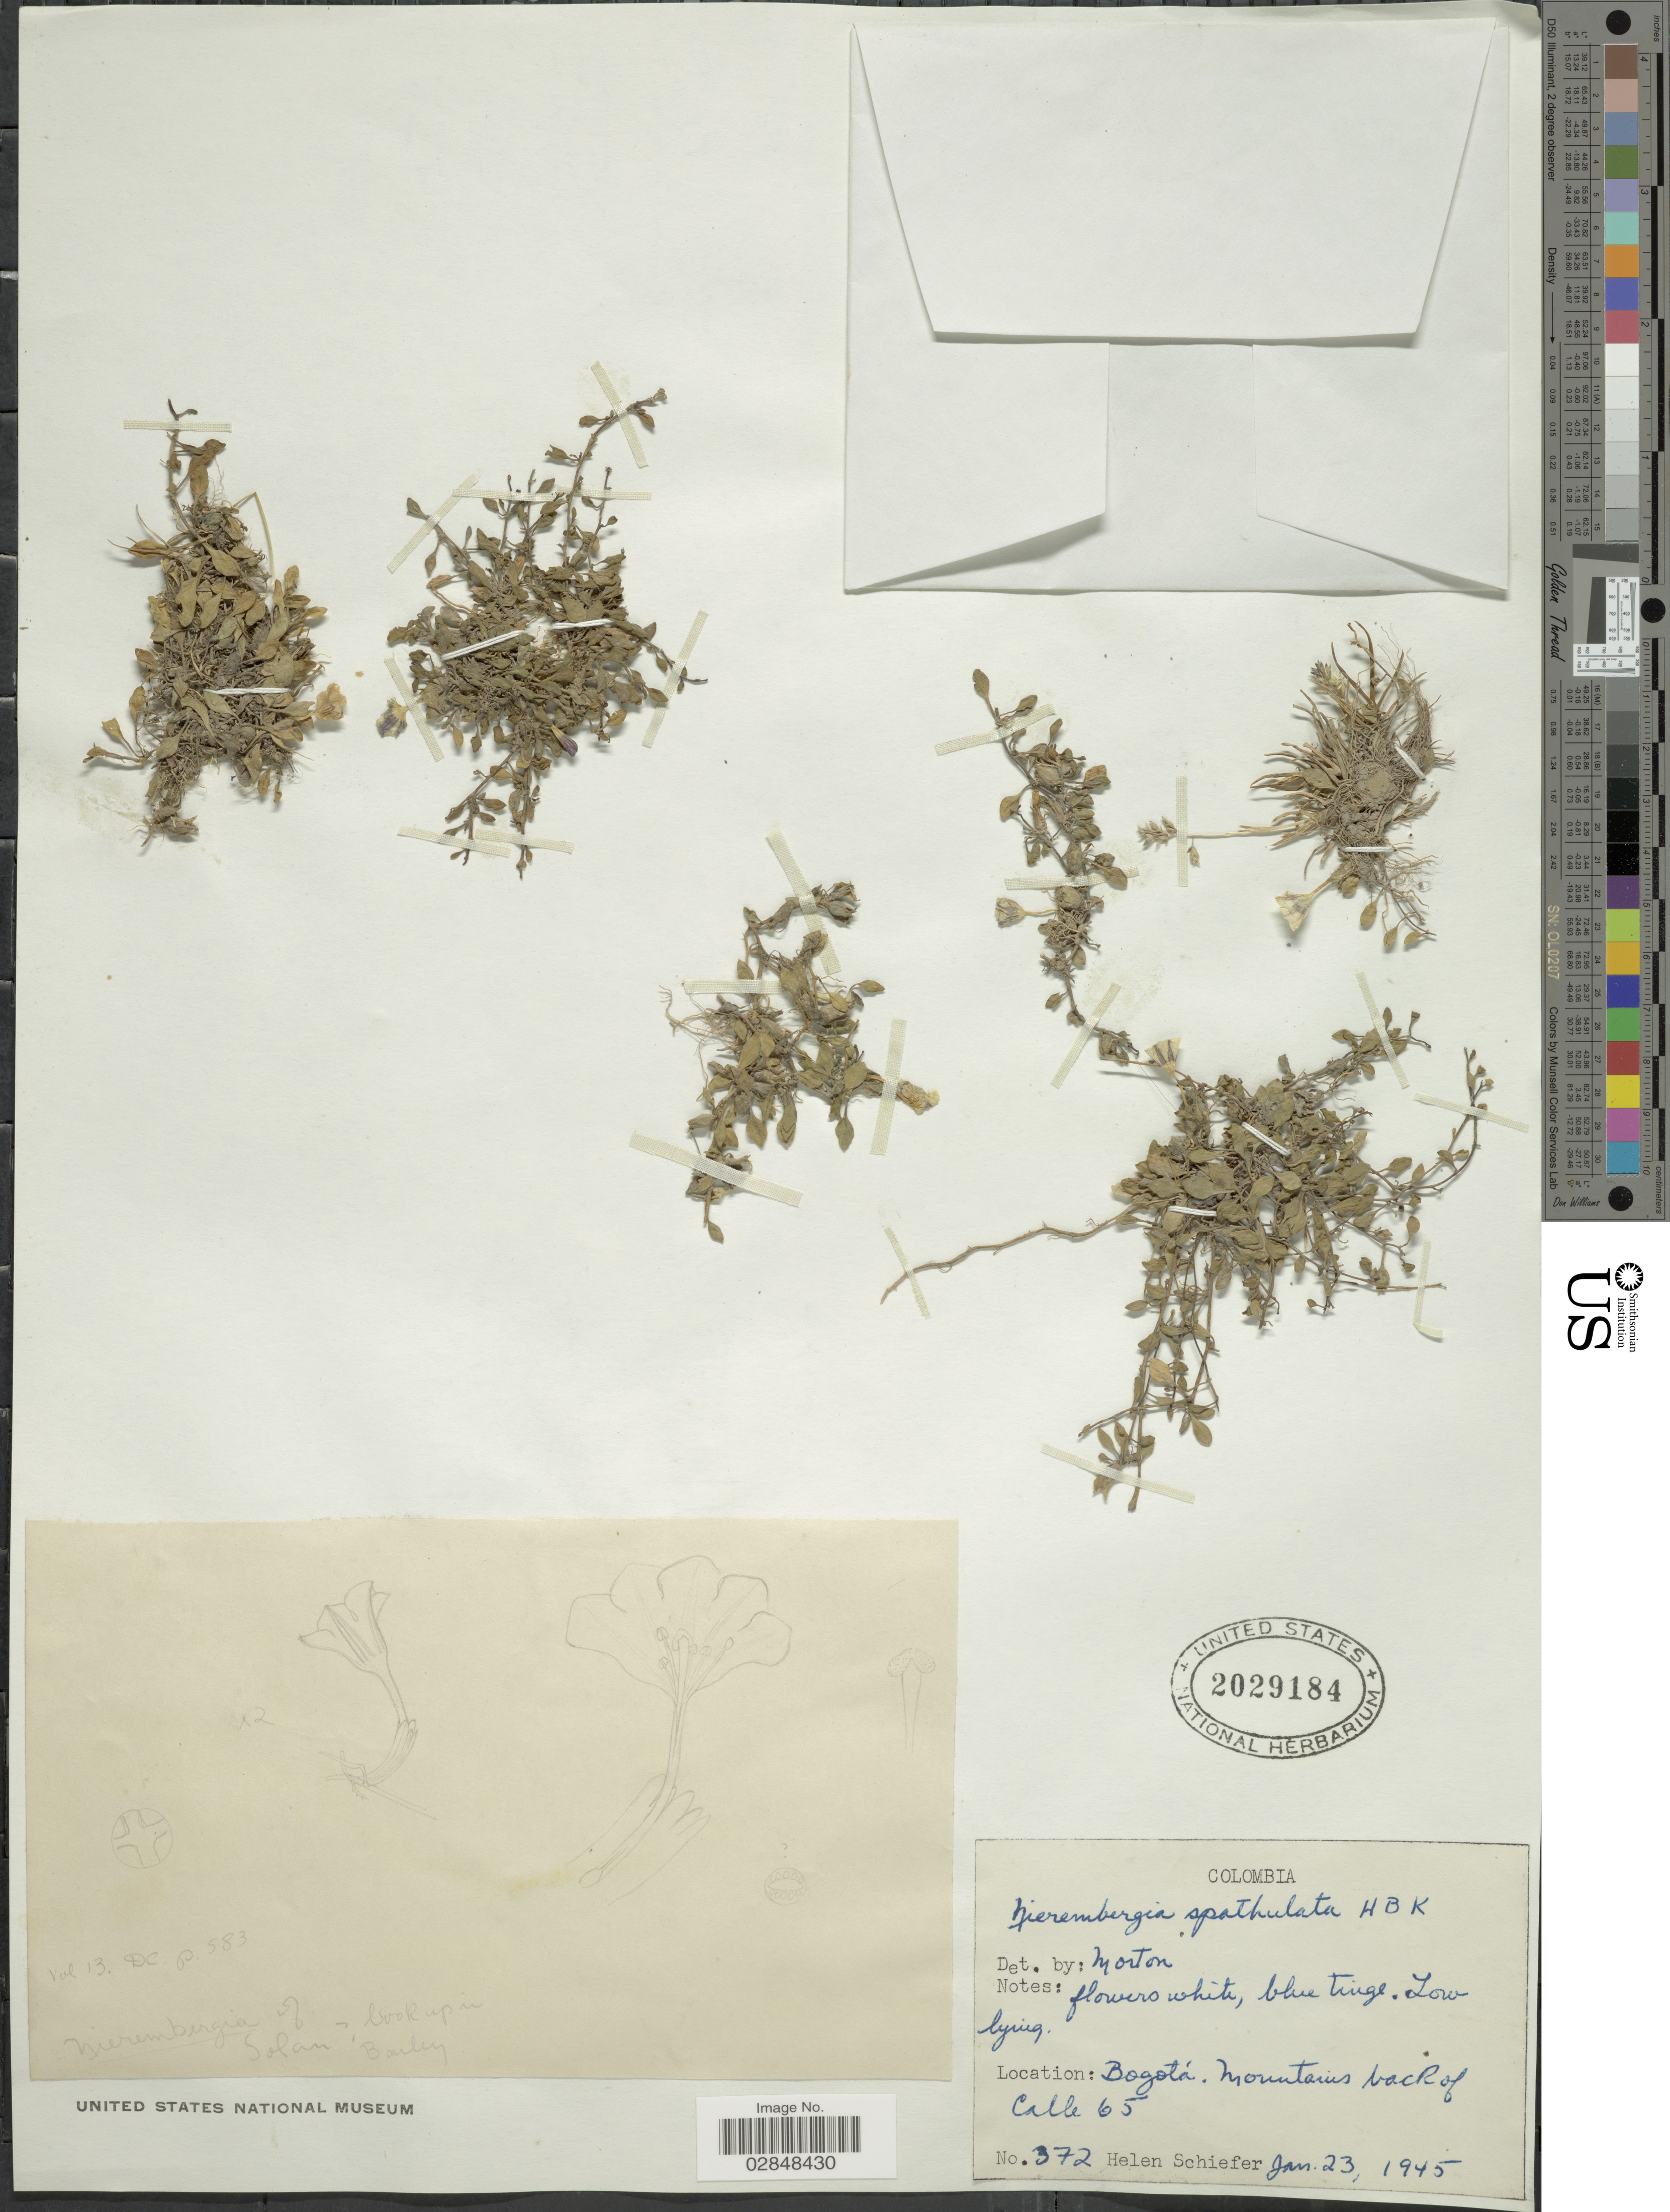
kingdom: Plantae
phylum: Tracheophyta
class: Magnoliopsida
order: Solanales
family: Solanaceae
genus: Nierembergia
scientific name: Nierembergia spathulata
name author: Kunth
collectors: H. Schiefer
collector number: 372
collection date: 1945-01-23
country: Colombia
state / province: Bogota D.C.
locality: Mountains back of Calle 65.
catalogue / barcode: US 2029184